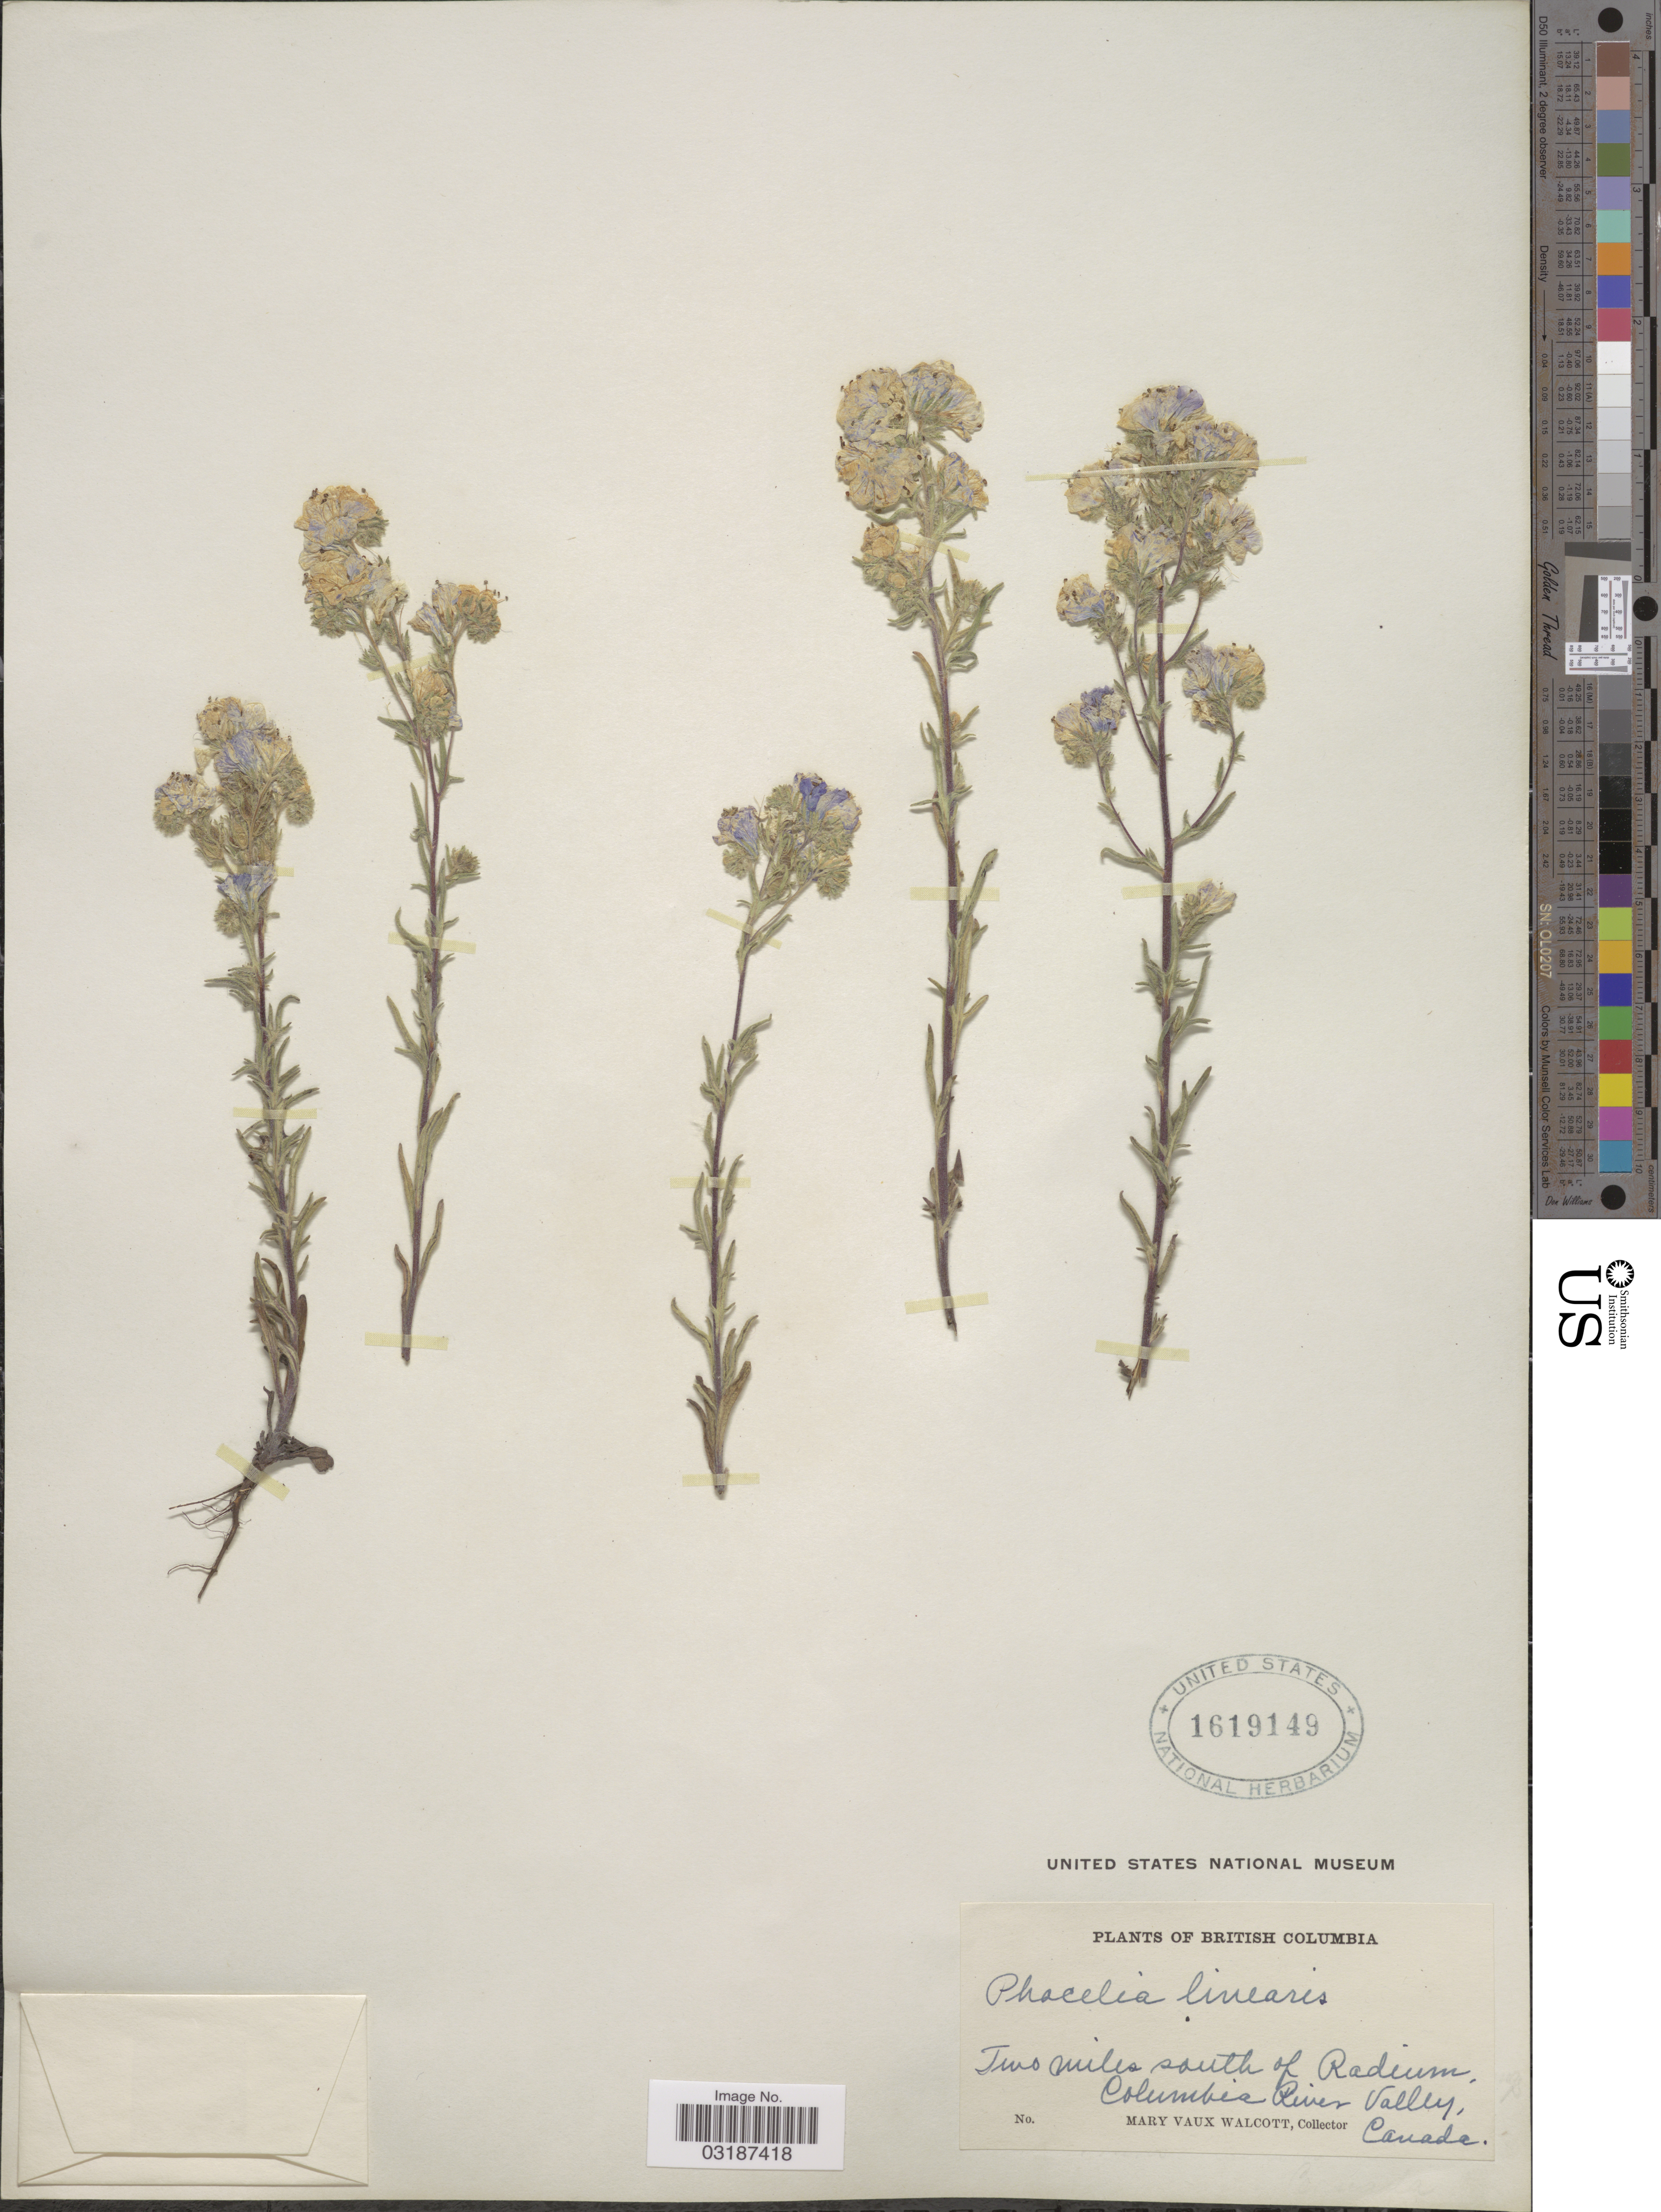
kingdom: Plantae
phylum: Tracheophyta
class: Magnoliopsida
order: Boraginales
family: Hydrophyllaceae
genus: Phacelia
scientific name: Phacelia linearis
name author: (Pursh) Holz.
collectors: M. Walcott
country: Canada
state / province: British Columbia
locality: Two miles south of Radium. Columbia River Valley.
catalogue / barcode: US 1619149